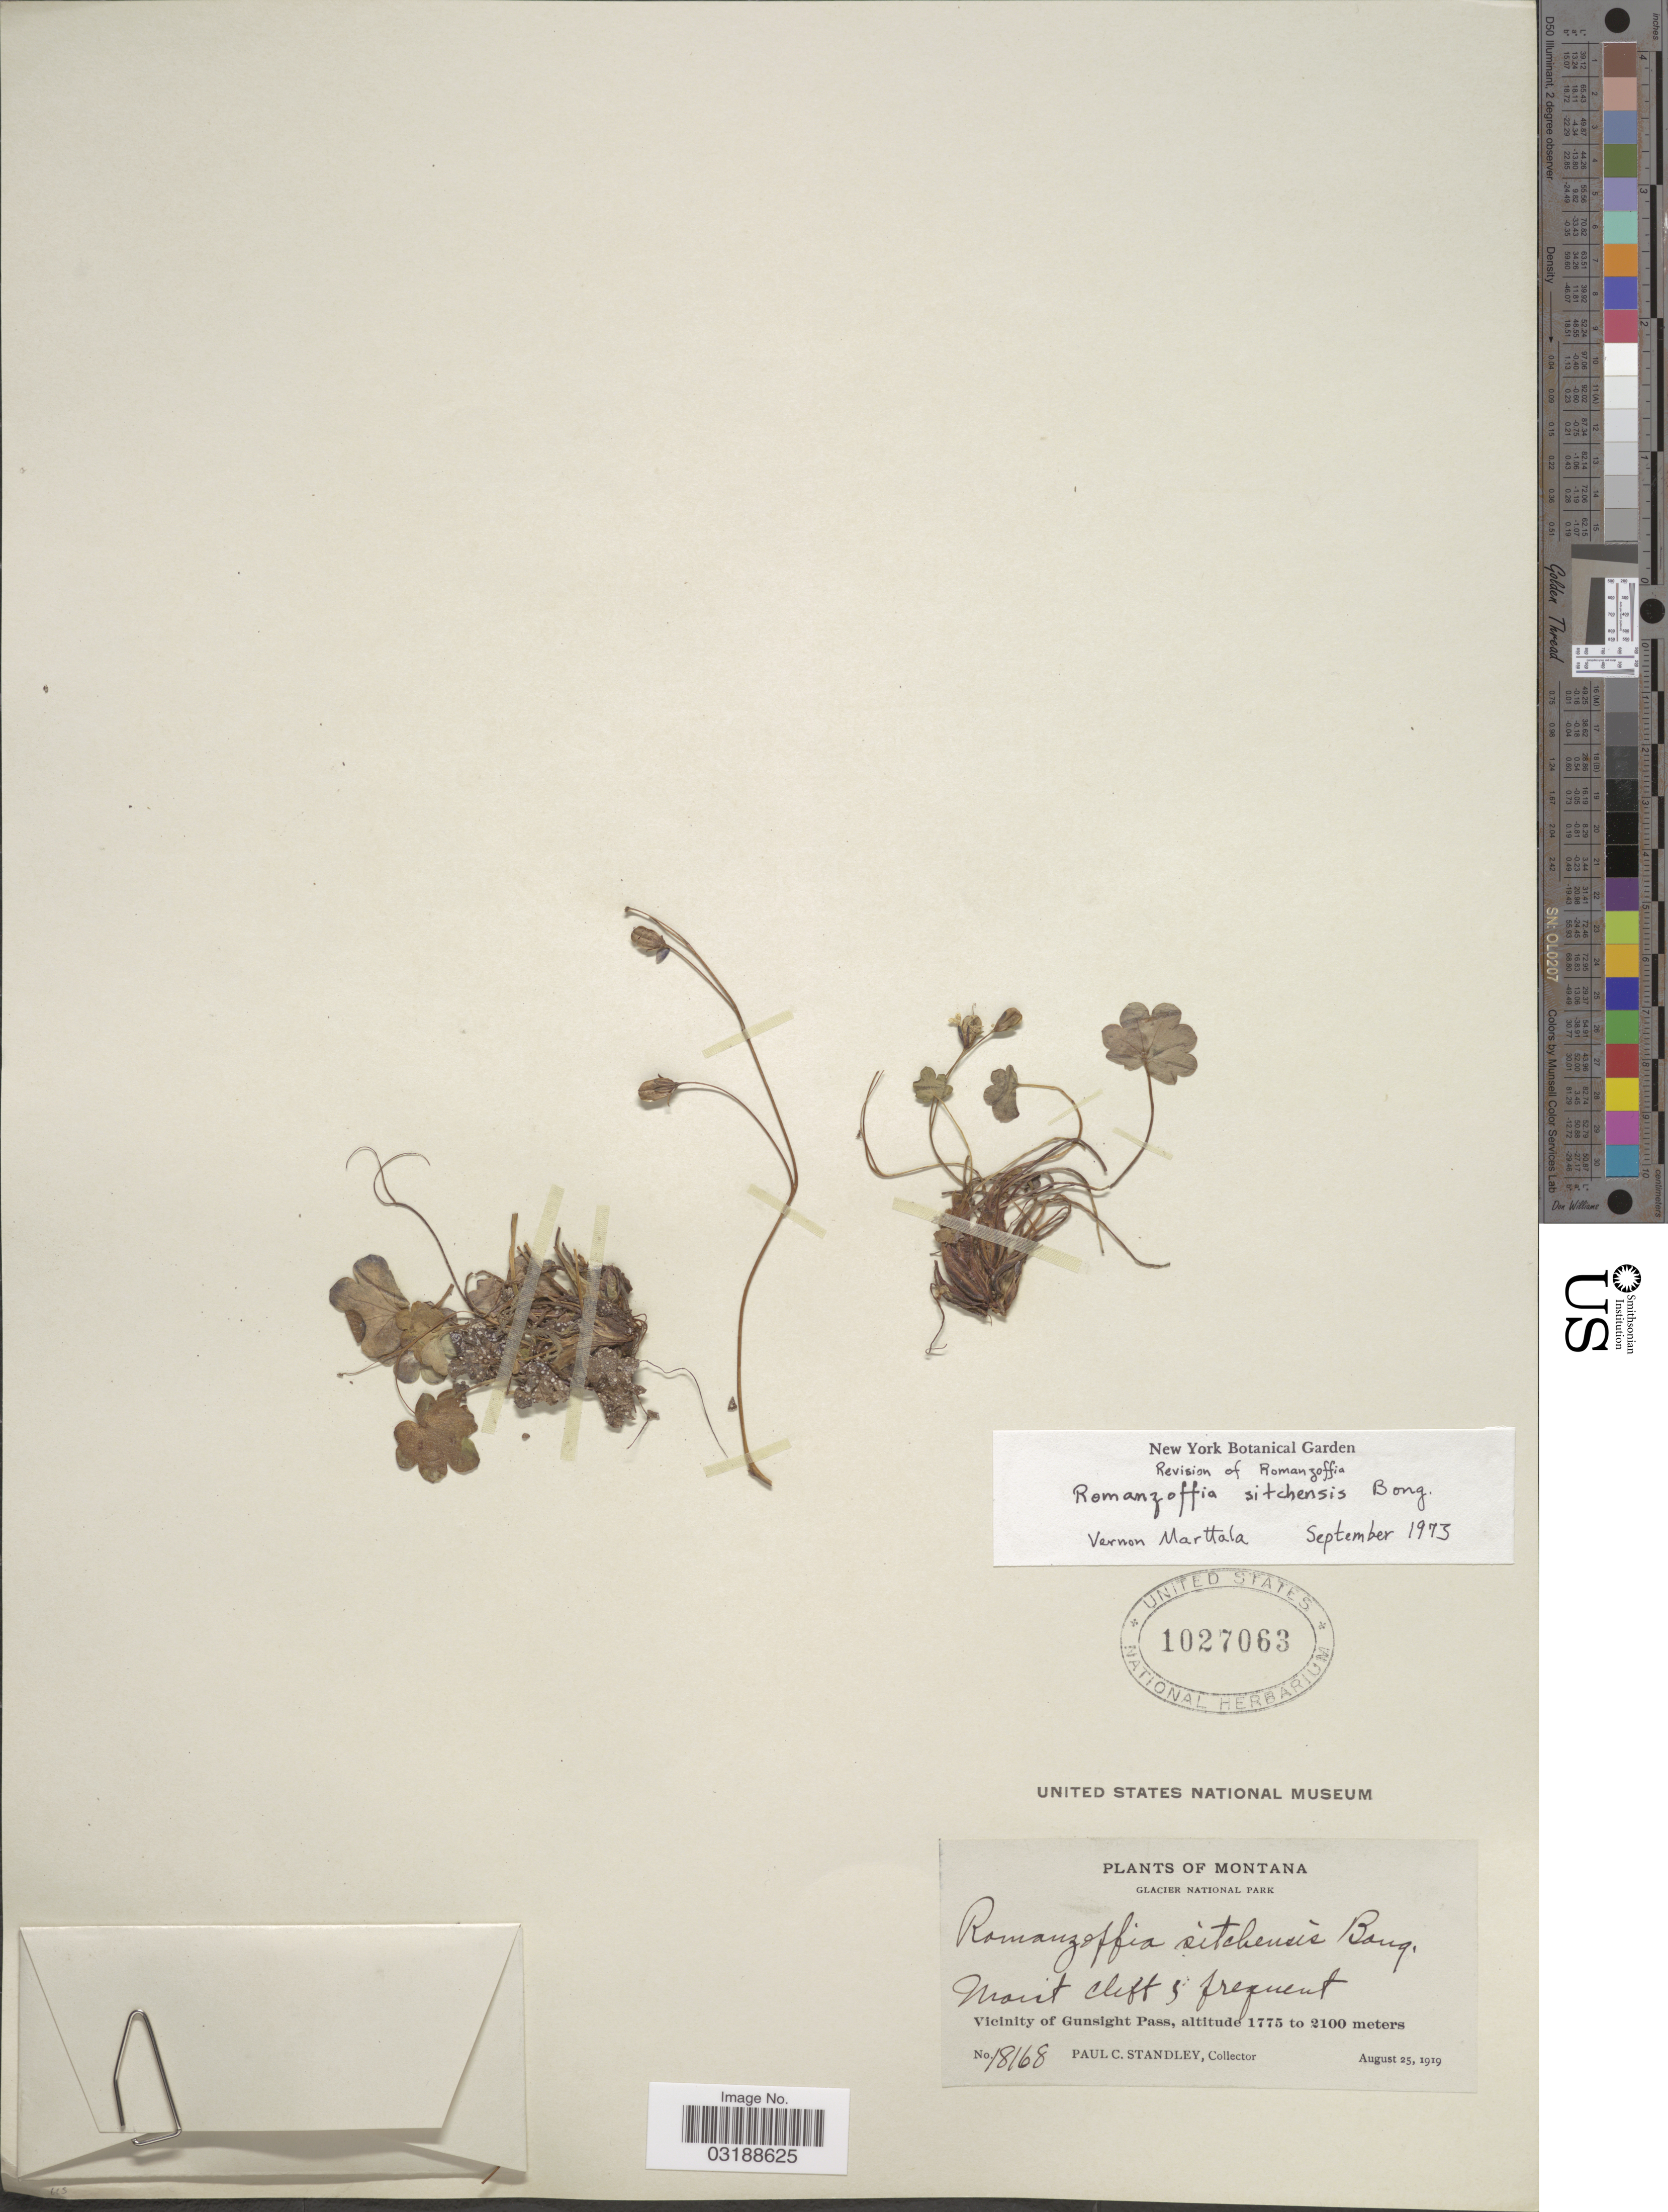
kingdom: Plantae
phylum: Tracheophyta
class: Magnoliopsida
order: Boraginales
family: Hydrophyllaceae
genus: Romanzoffia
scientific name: Romanzoffia sitchensis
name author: Bong.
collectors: P. C. Standley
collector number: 18168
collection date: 1919-08-25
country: United States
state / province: Montana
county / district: Glacier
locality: Glacier National Park, Vicinity of Gunsight Pass.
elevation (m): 1775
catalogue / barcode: US 1027063